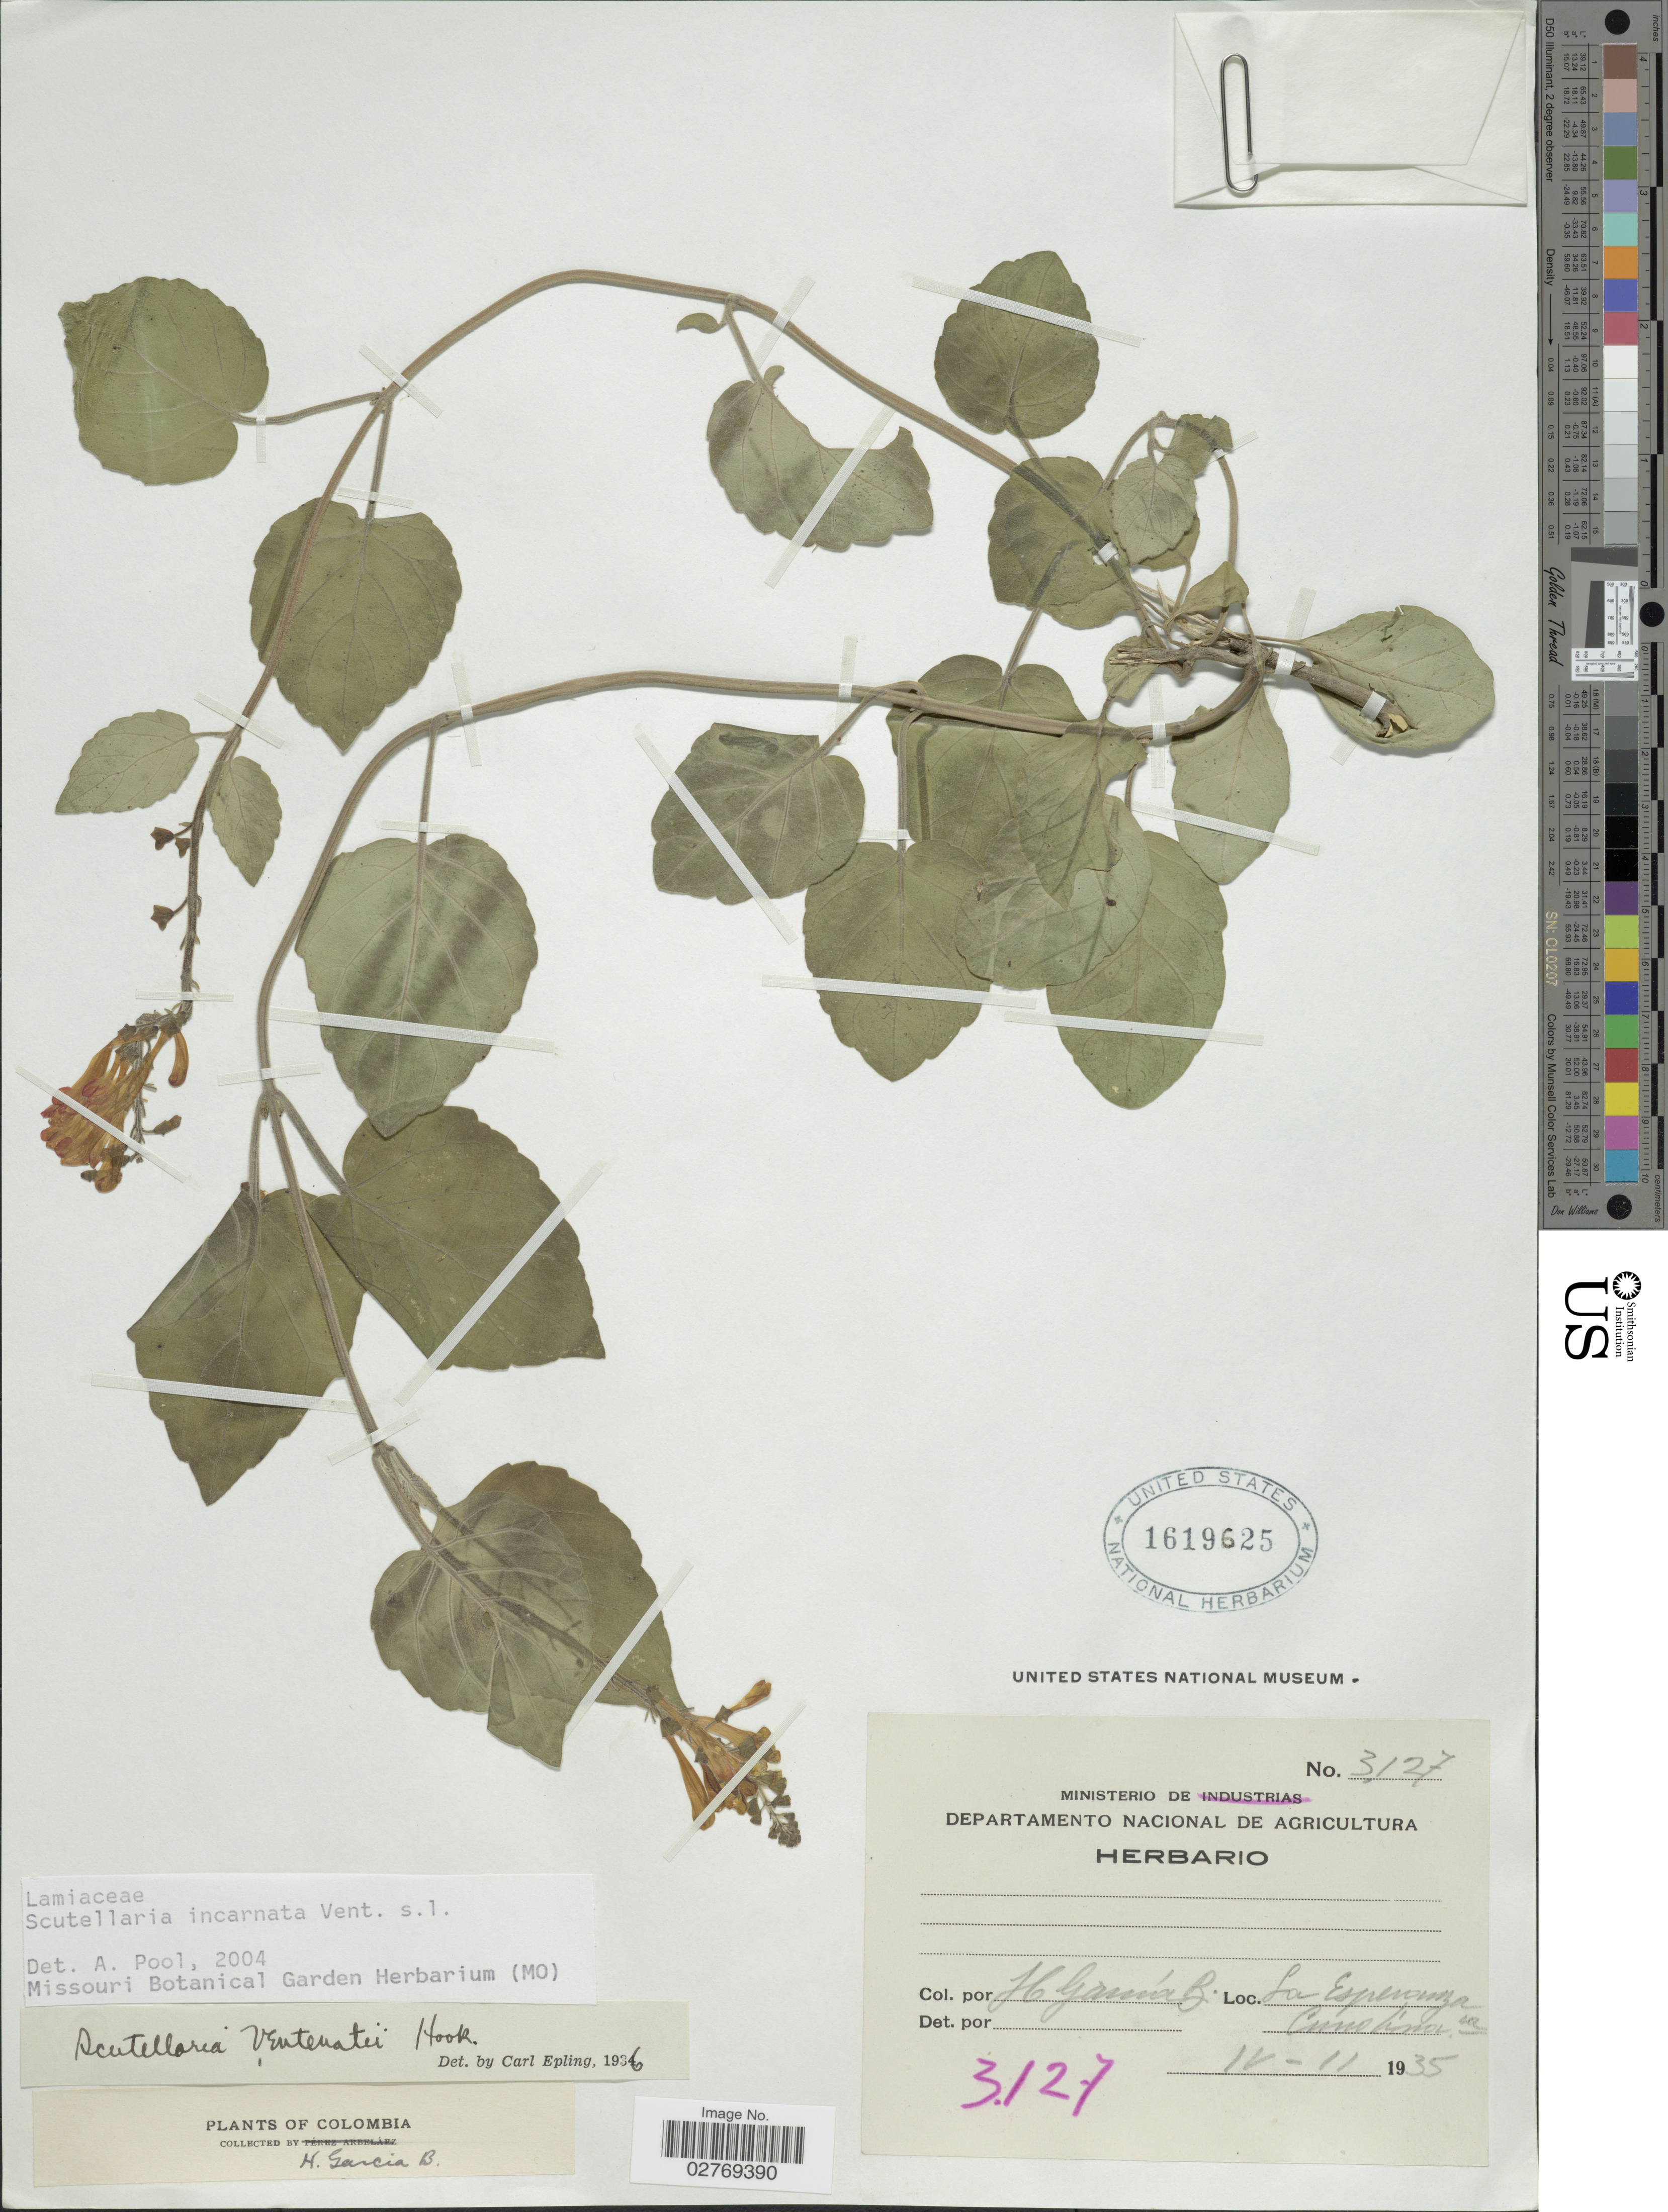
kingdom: Plantae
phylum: Tracheophyta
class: Magnoliopsida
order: Lamiales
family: Lamiaceae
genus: Scutellaria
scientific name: Scutellaria incarnata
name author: Vent.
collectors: H. García Barriga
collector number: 3127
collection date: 1935-04-11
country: Colombia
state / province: Cundinamarca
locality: La Esperanza.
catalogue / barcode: US 1619625